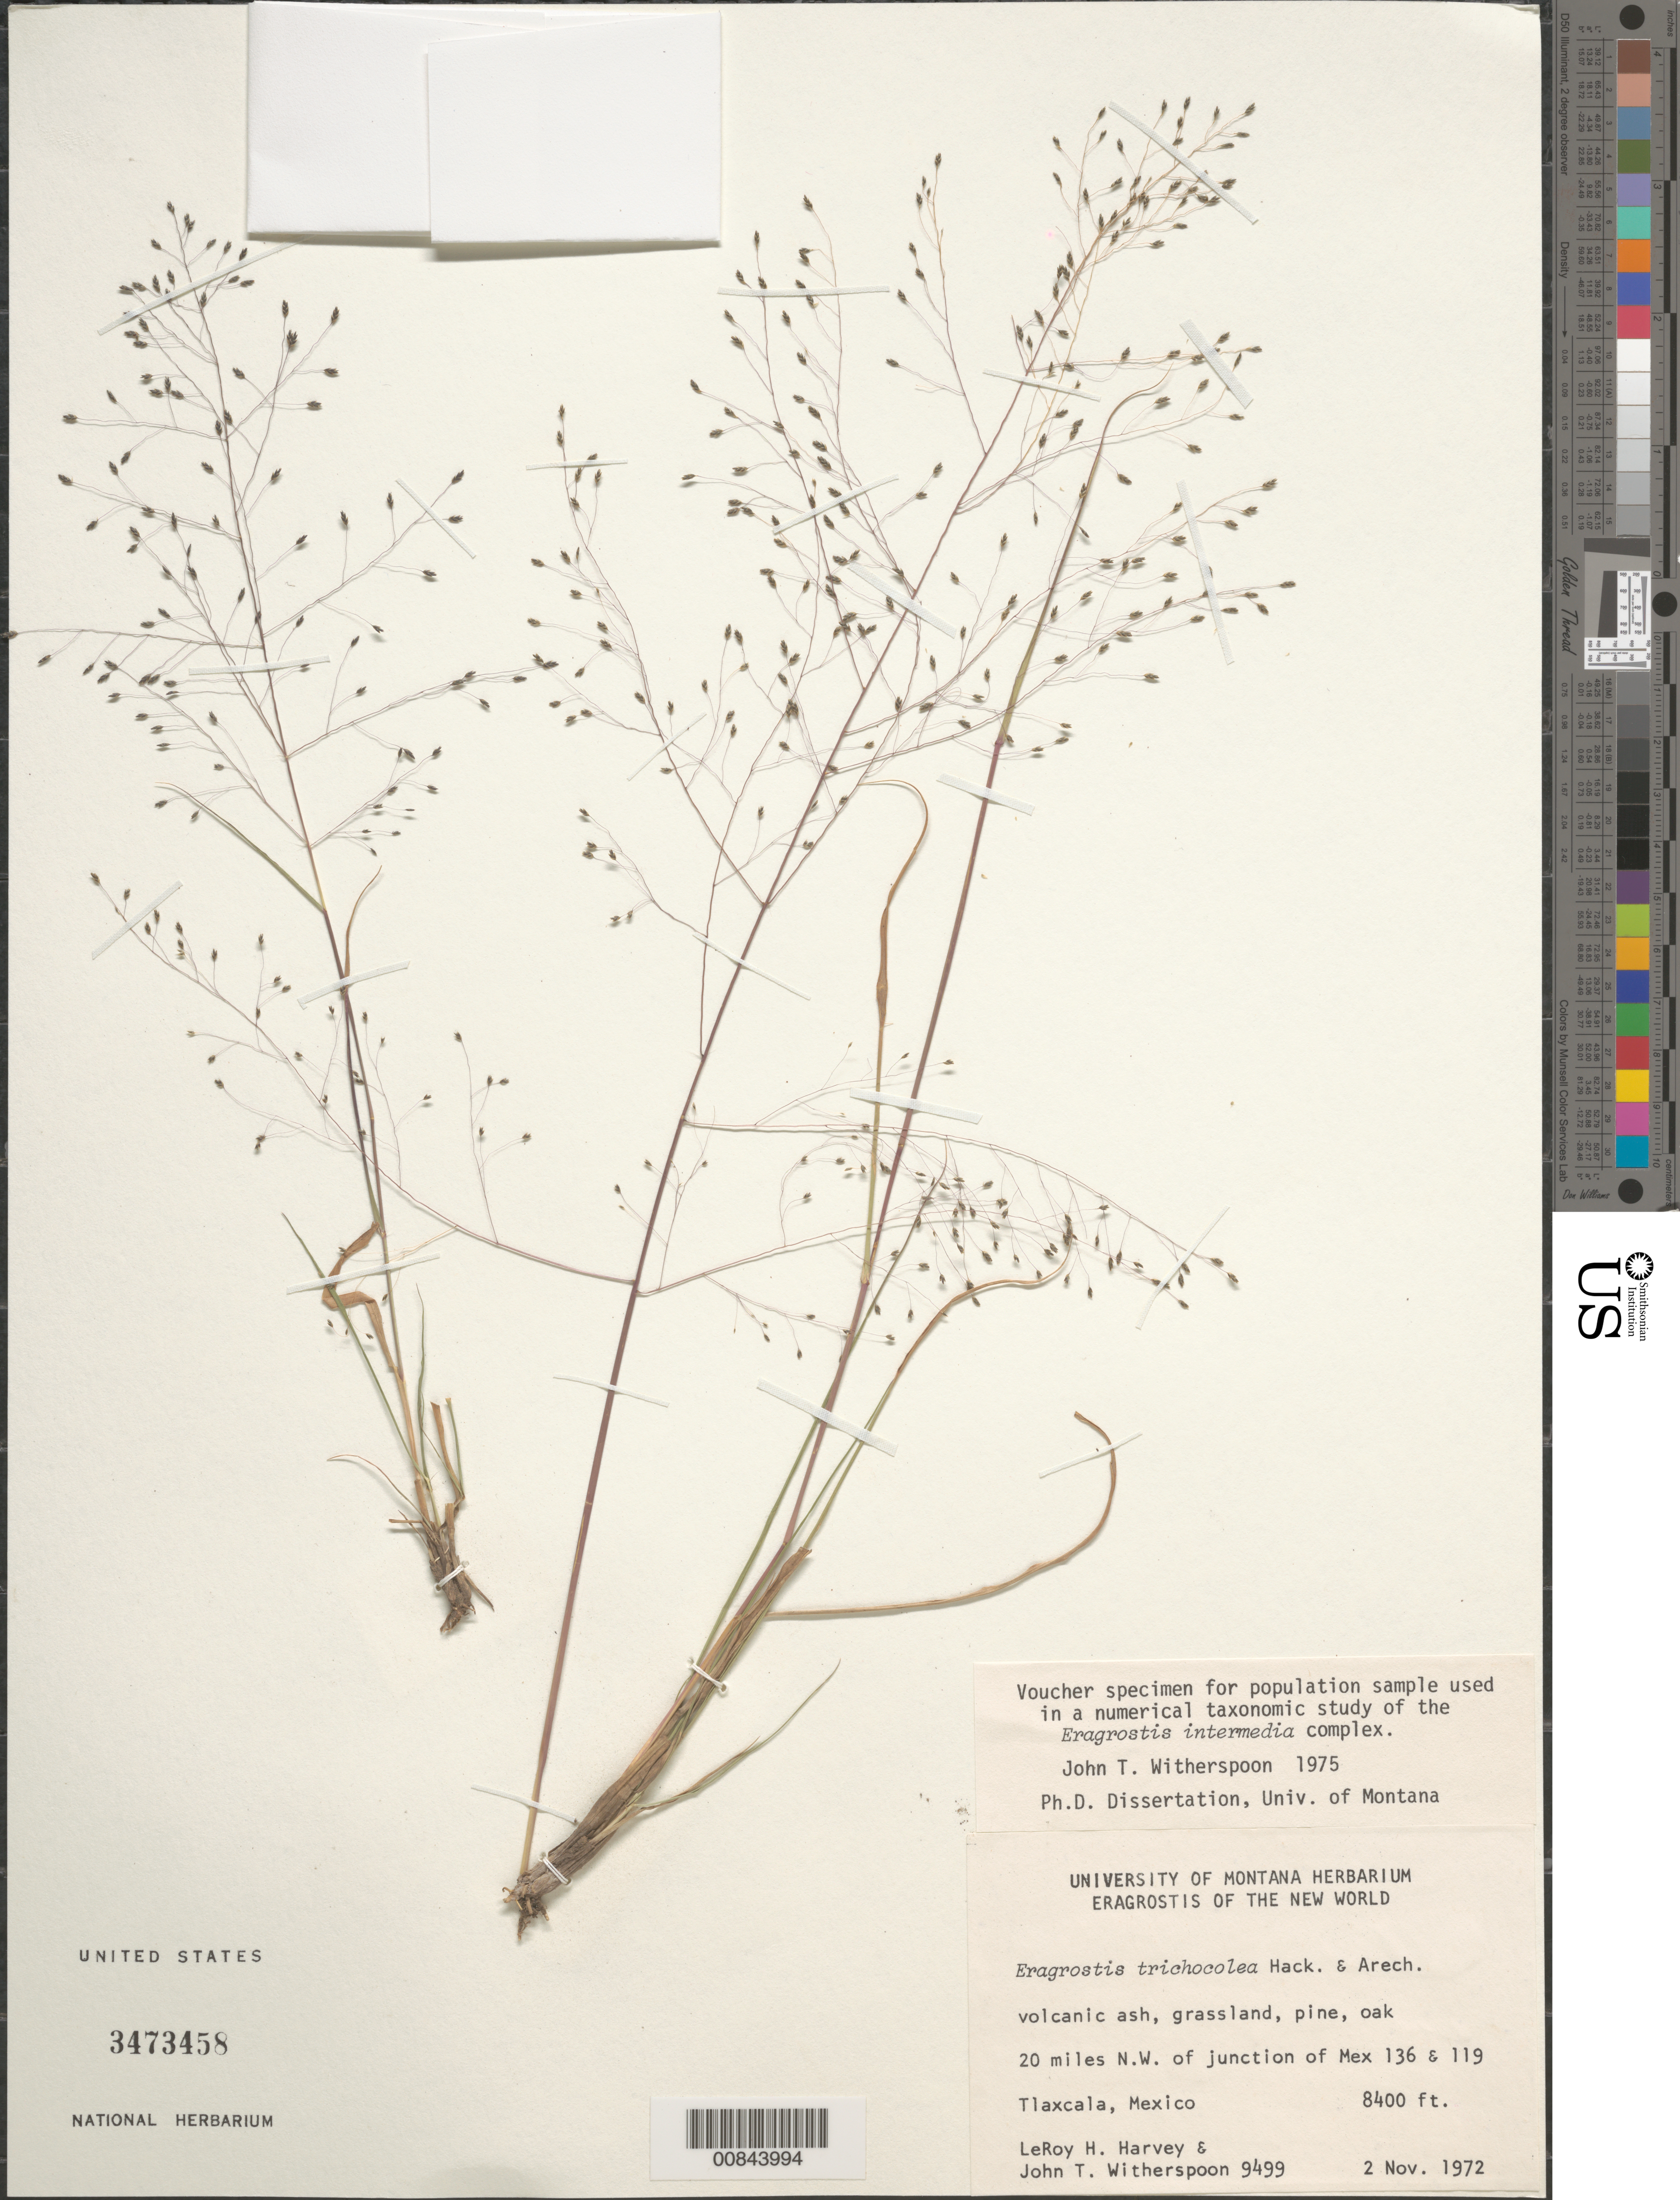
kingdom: Plantae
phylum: Tracheophyta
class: Liliopsida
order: Poales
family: Poaceae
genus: Eragrostis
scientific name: Eragrostis trichocolea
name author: Hack. & Arechav.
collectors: L. H. Harvey & J. Witherspoon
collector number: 9499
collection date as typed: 02 Nov 1972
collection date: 1972-11-02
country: Mexico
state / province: Tlaxcala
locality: NW of junct. of Mex 136 & 119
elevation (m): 2560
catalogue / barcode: US 3473458